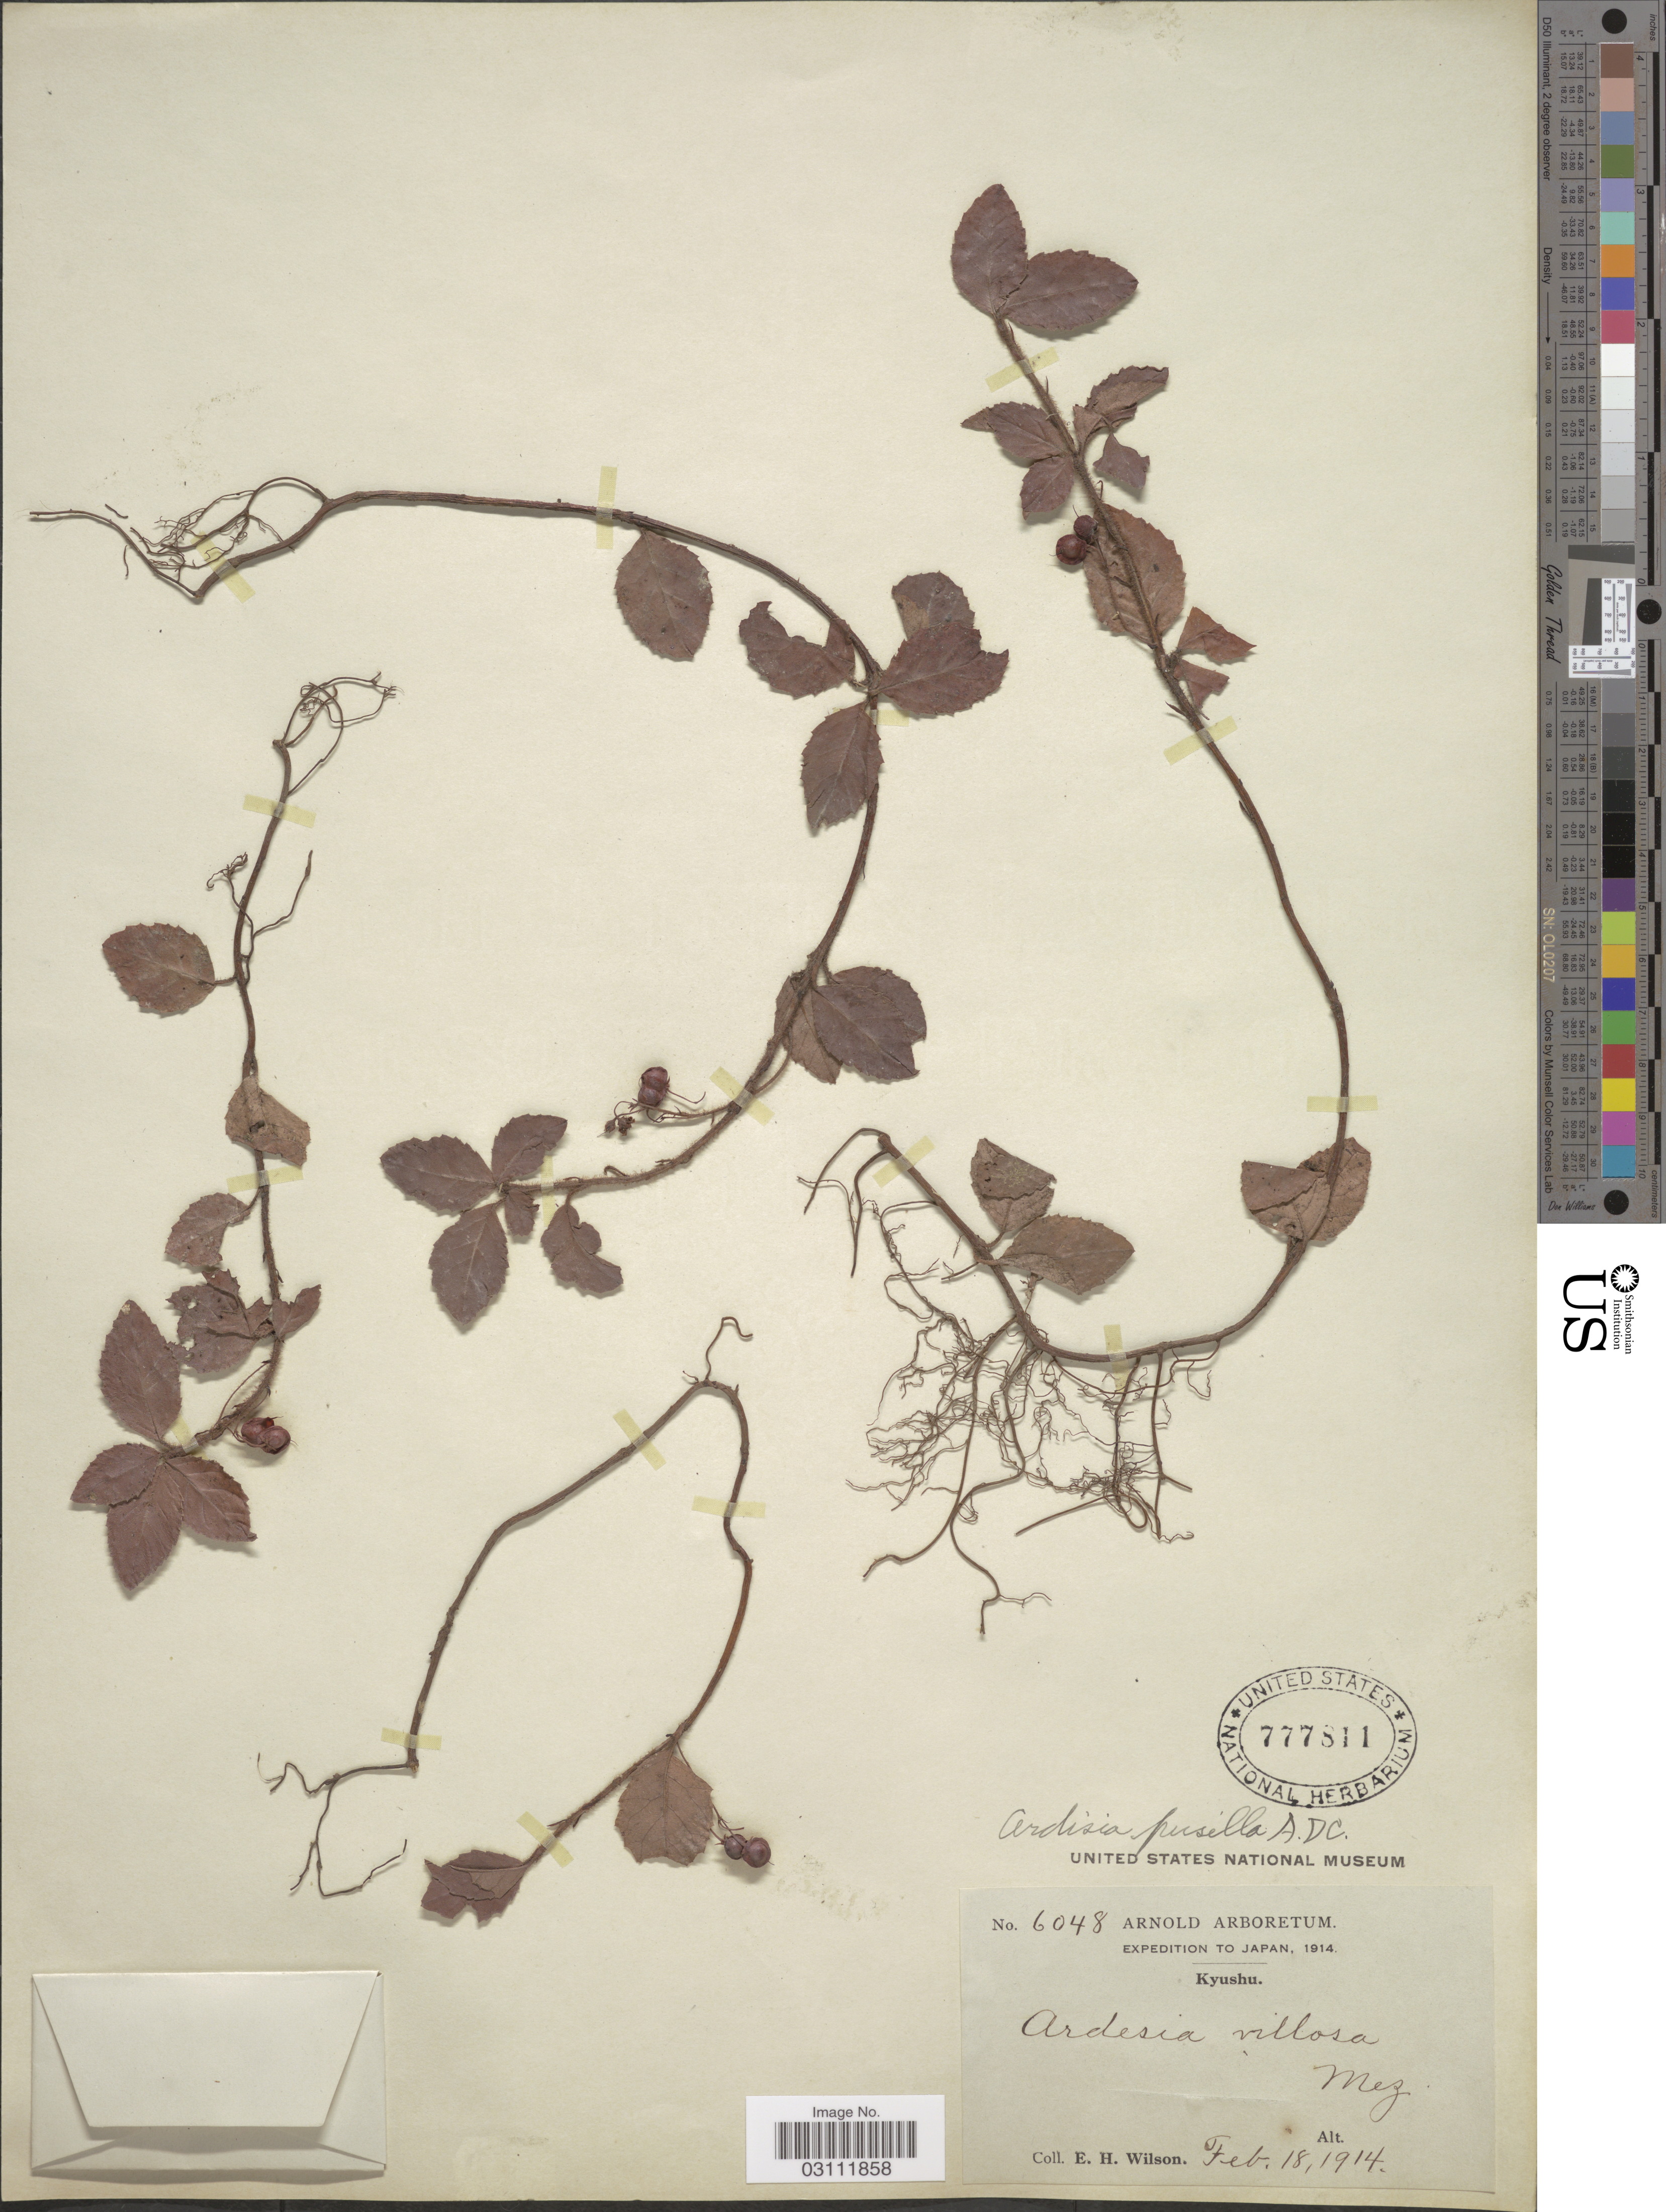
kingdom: Plantae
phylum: Tracheophyta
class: Magnoliopsida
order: Ericales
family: Primulaceae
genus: Ardisia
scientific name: Ardisia pusilla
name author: A. DC.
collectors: E. Wilson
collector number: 6048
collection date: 1914-02-18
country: Japan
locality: Kyushu.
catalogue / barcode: US 777811